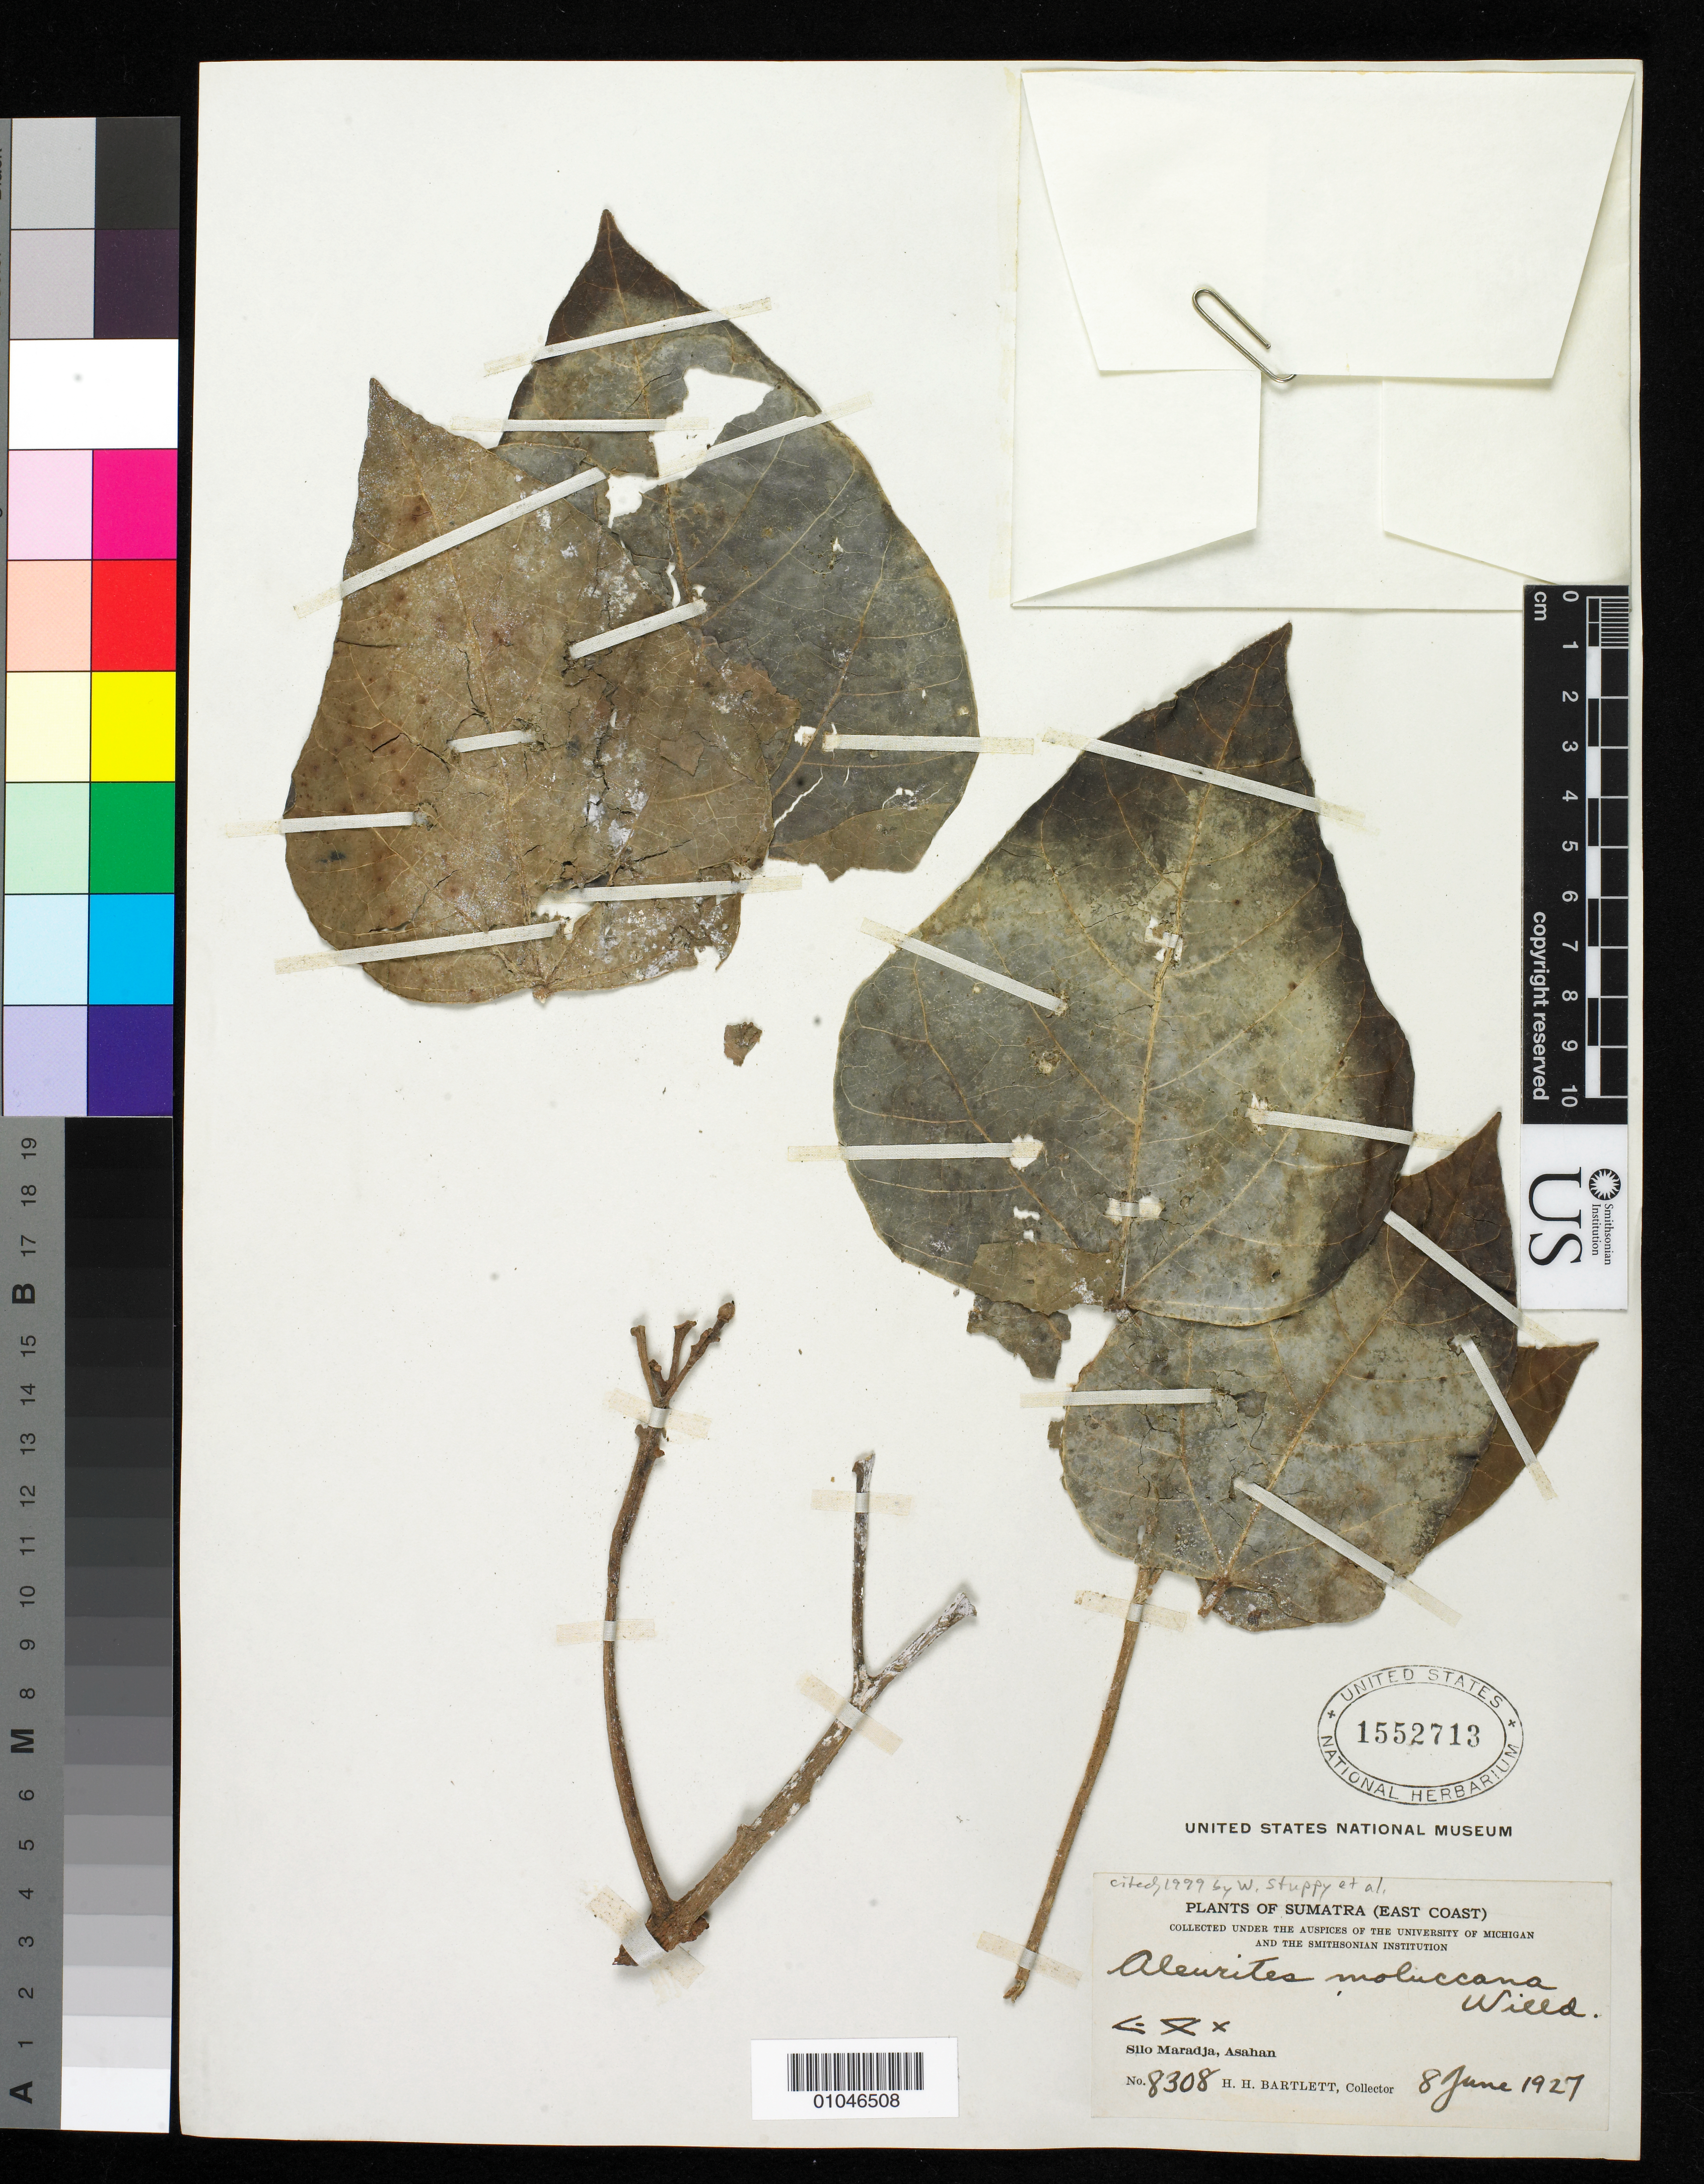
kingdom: Plantae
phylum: Tracheophyta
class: Magnoliopsida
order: Malpighiales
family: Euphorbiaceae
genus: Aleurites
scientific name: Aleurites moluccanus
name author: (L.) Willd.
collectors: H. H. Bartlett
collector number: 8308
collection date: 1927-06-08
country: Indonesia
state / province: Sumatra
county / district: Sumatera Utara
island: Sumatra I.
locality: (East Coast) Silo Maradja, Asahan, Sumatra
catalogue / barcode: US 1552713